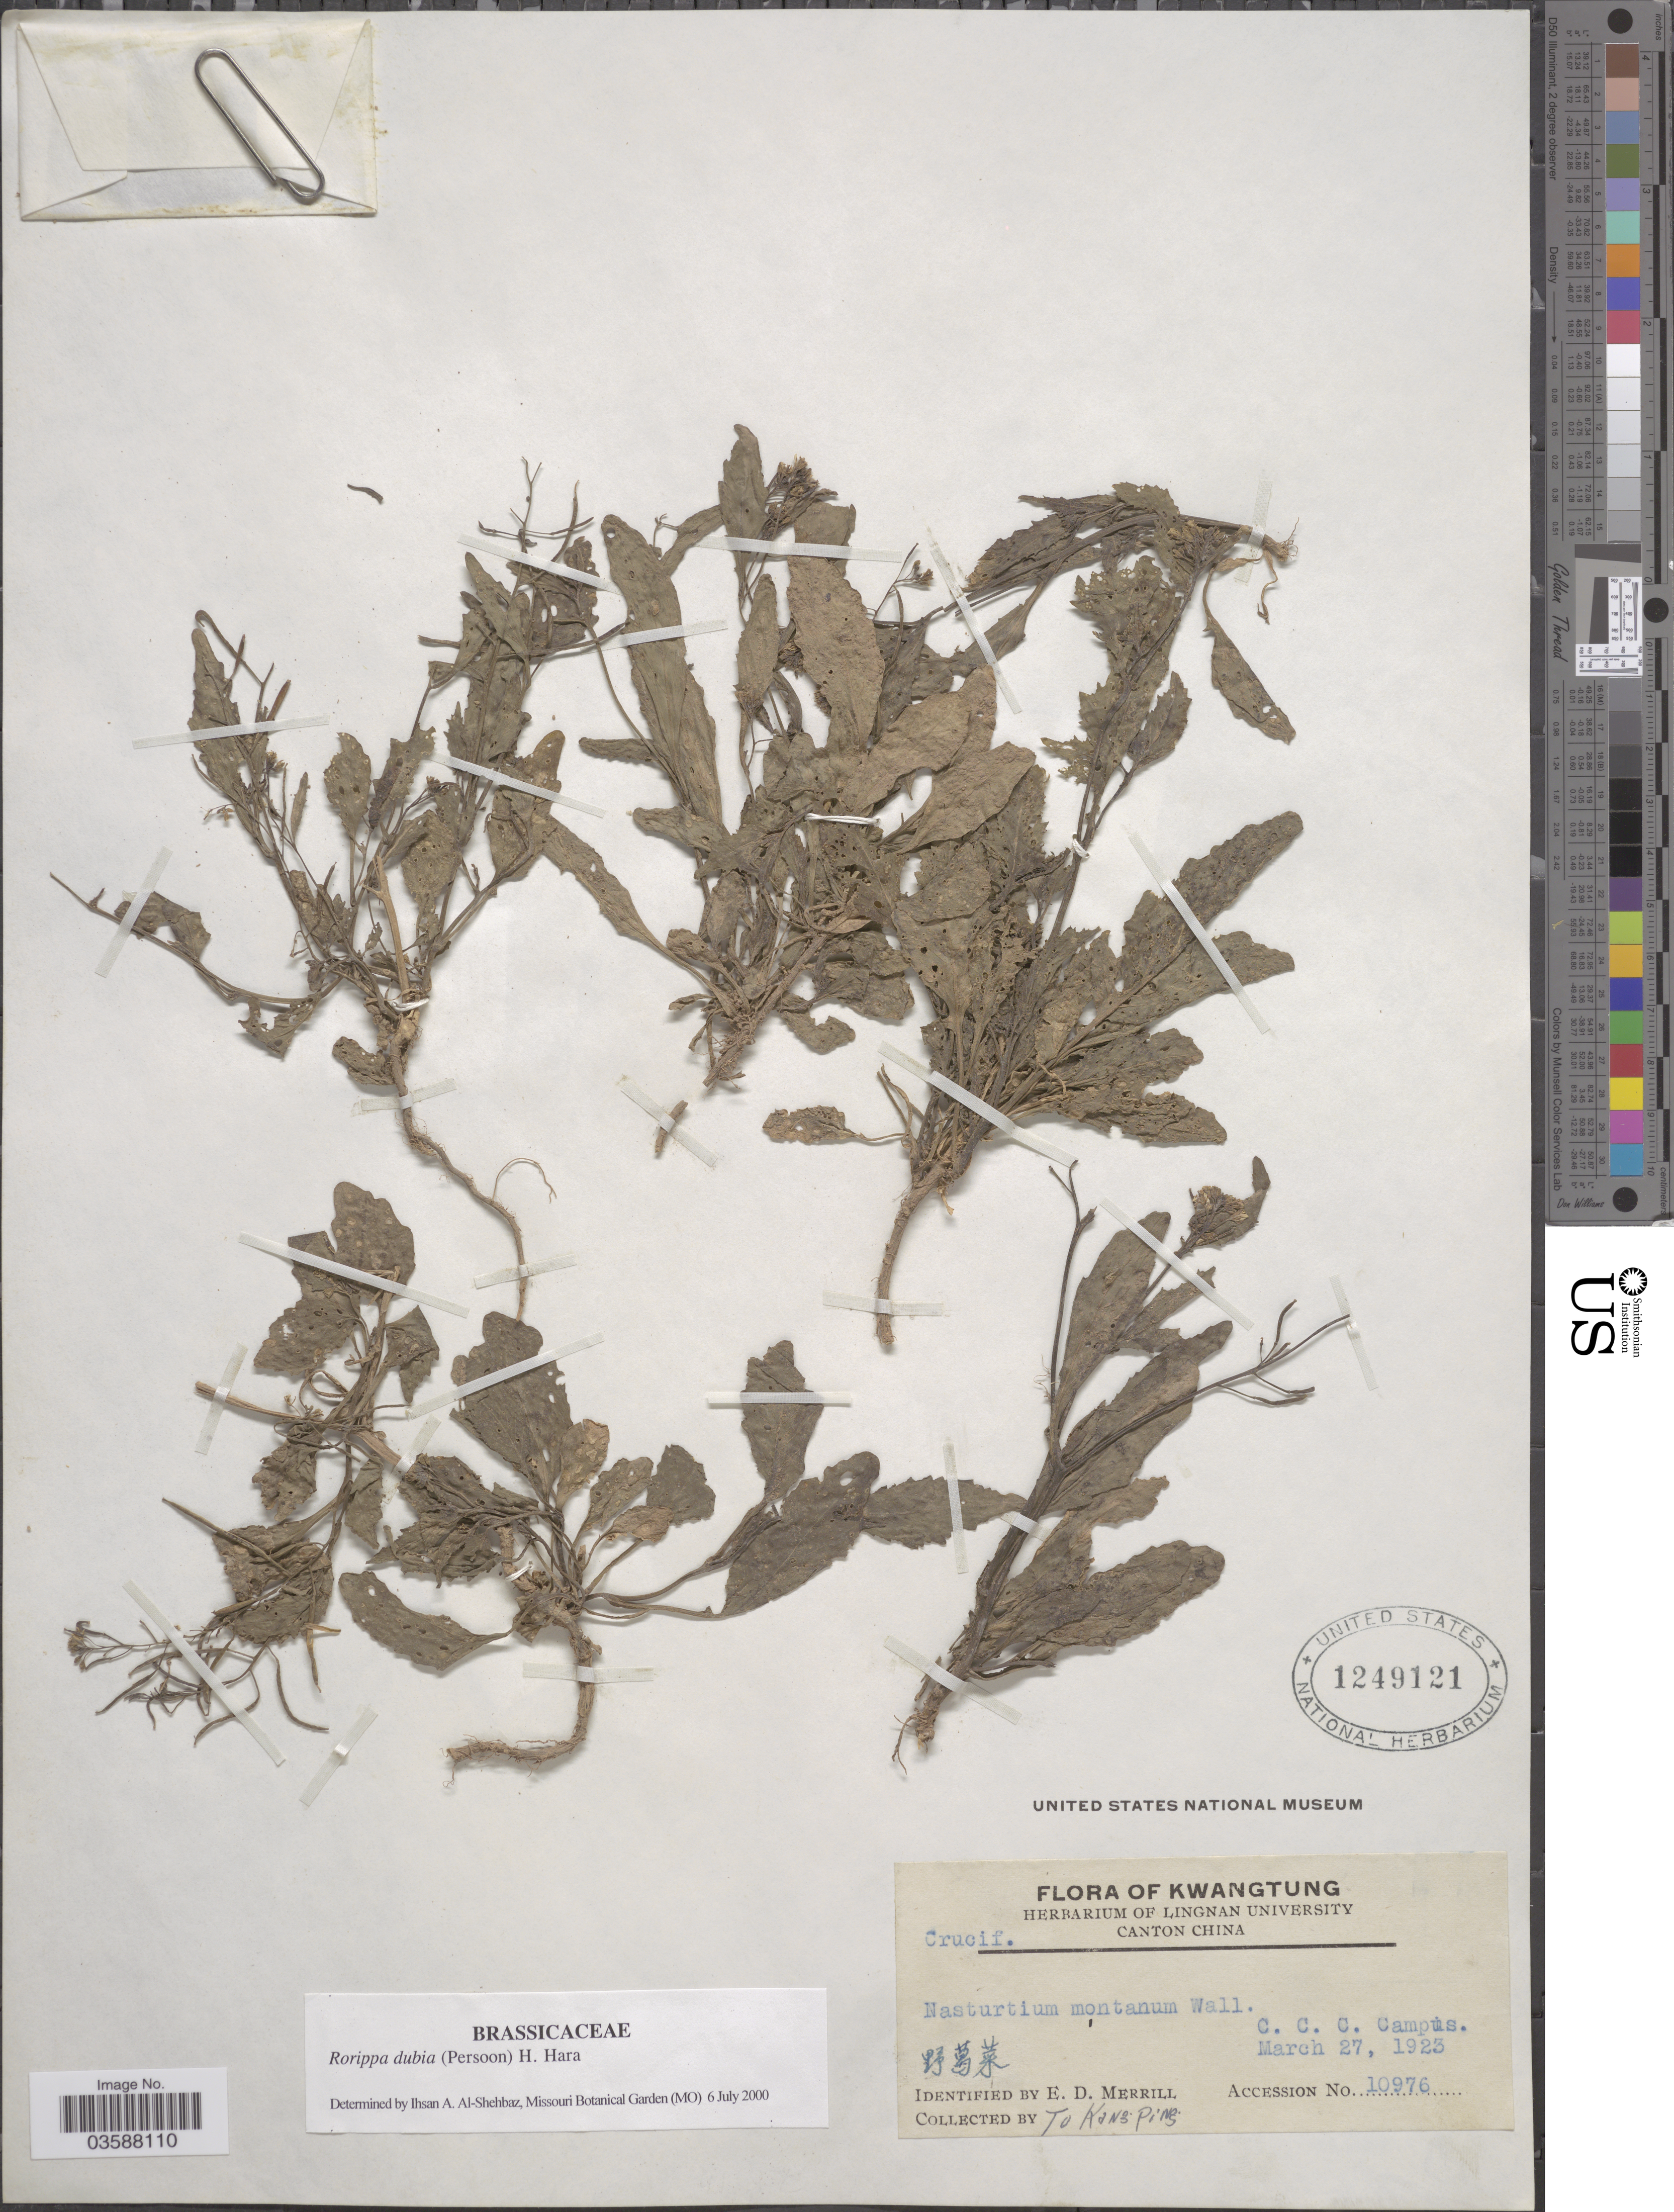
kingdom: Plantae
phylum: Tracheophyta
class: Magnoliopsida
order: Brassicales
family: Brassicaceae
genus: Rorippa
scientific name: Rorippa dubia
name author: (Pers.) H. Hara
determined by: Al-Shehbaz, I. A., (MO), Missouri Botanical Garden (UNITED STATES)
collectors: T. Ping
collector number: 10976 ?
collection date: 1923-03-27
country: China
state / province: Guangdong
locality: Kwangtung. X. C. C. C. Campus.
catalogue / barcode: US 1249121